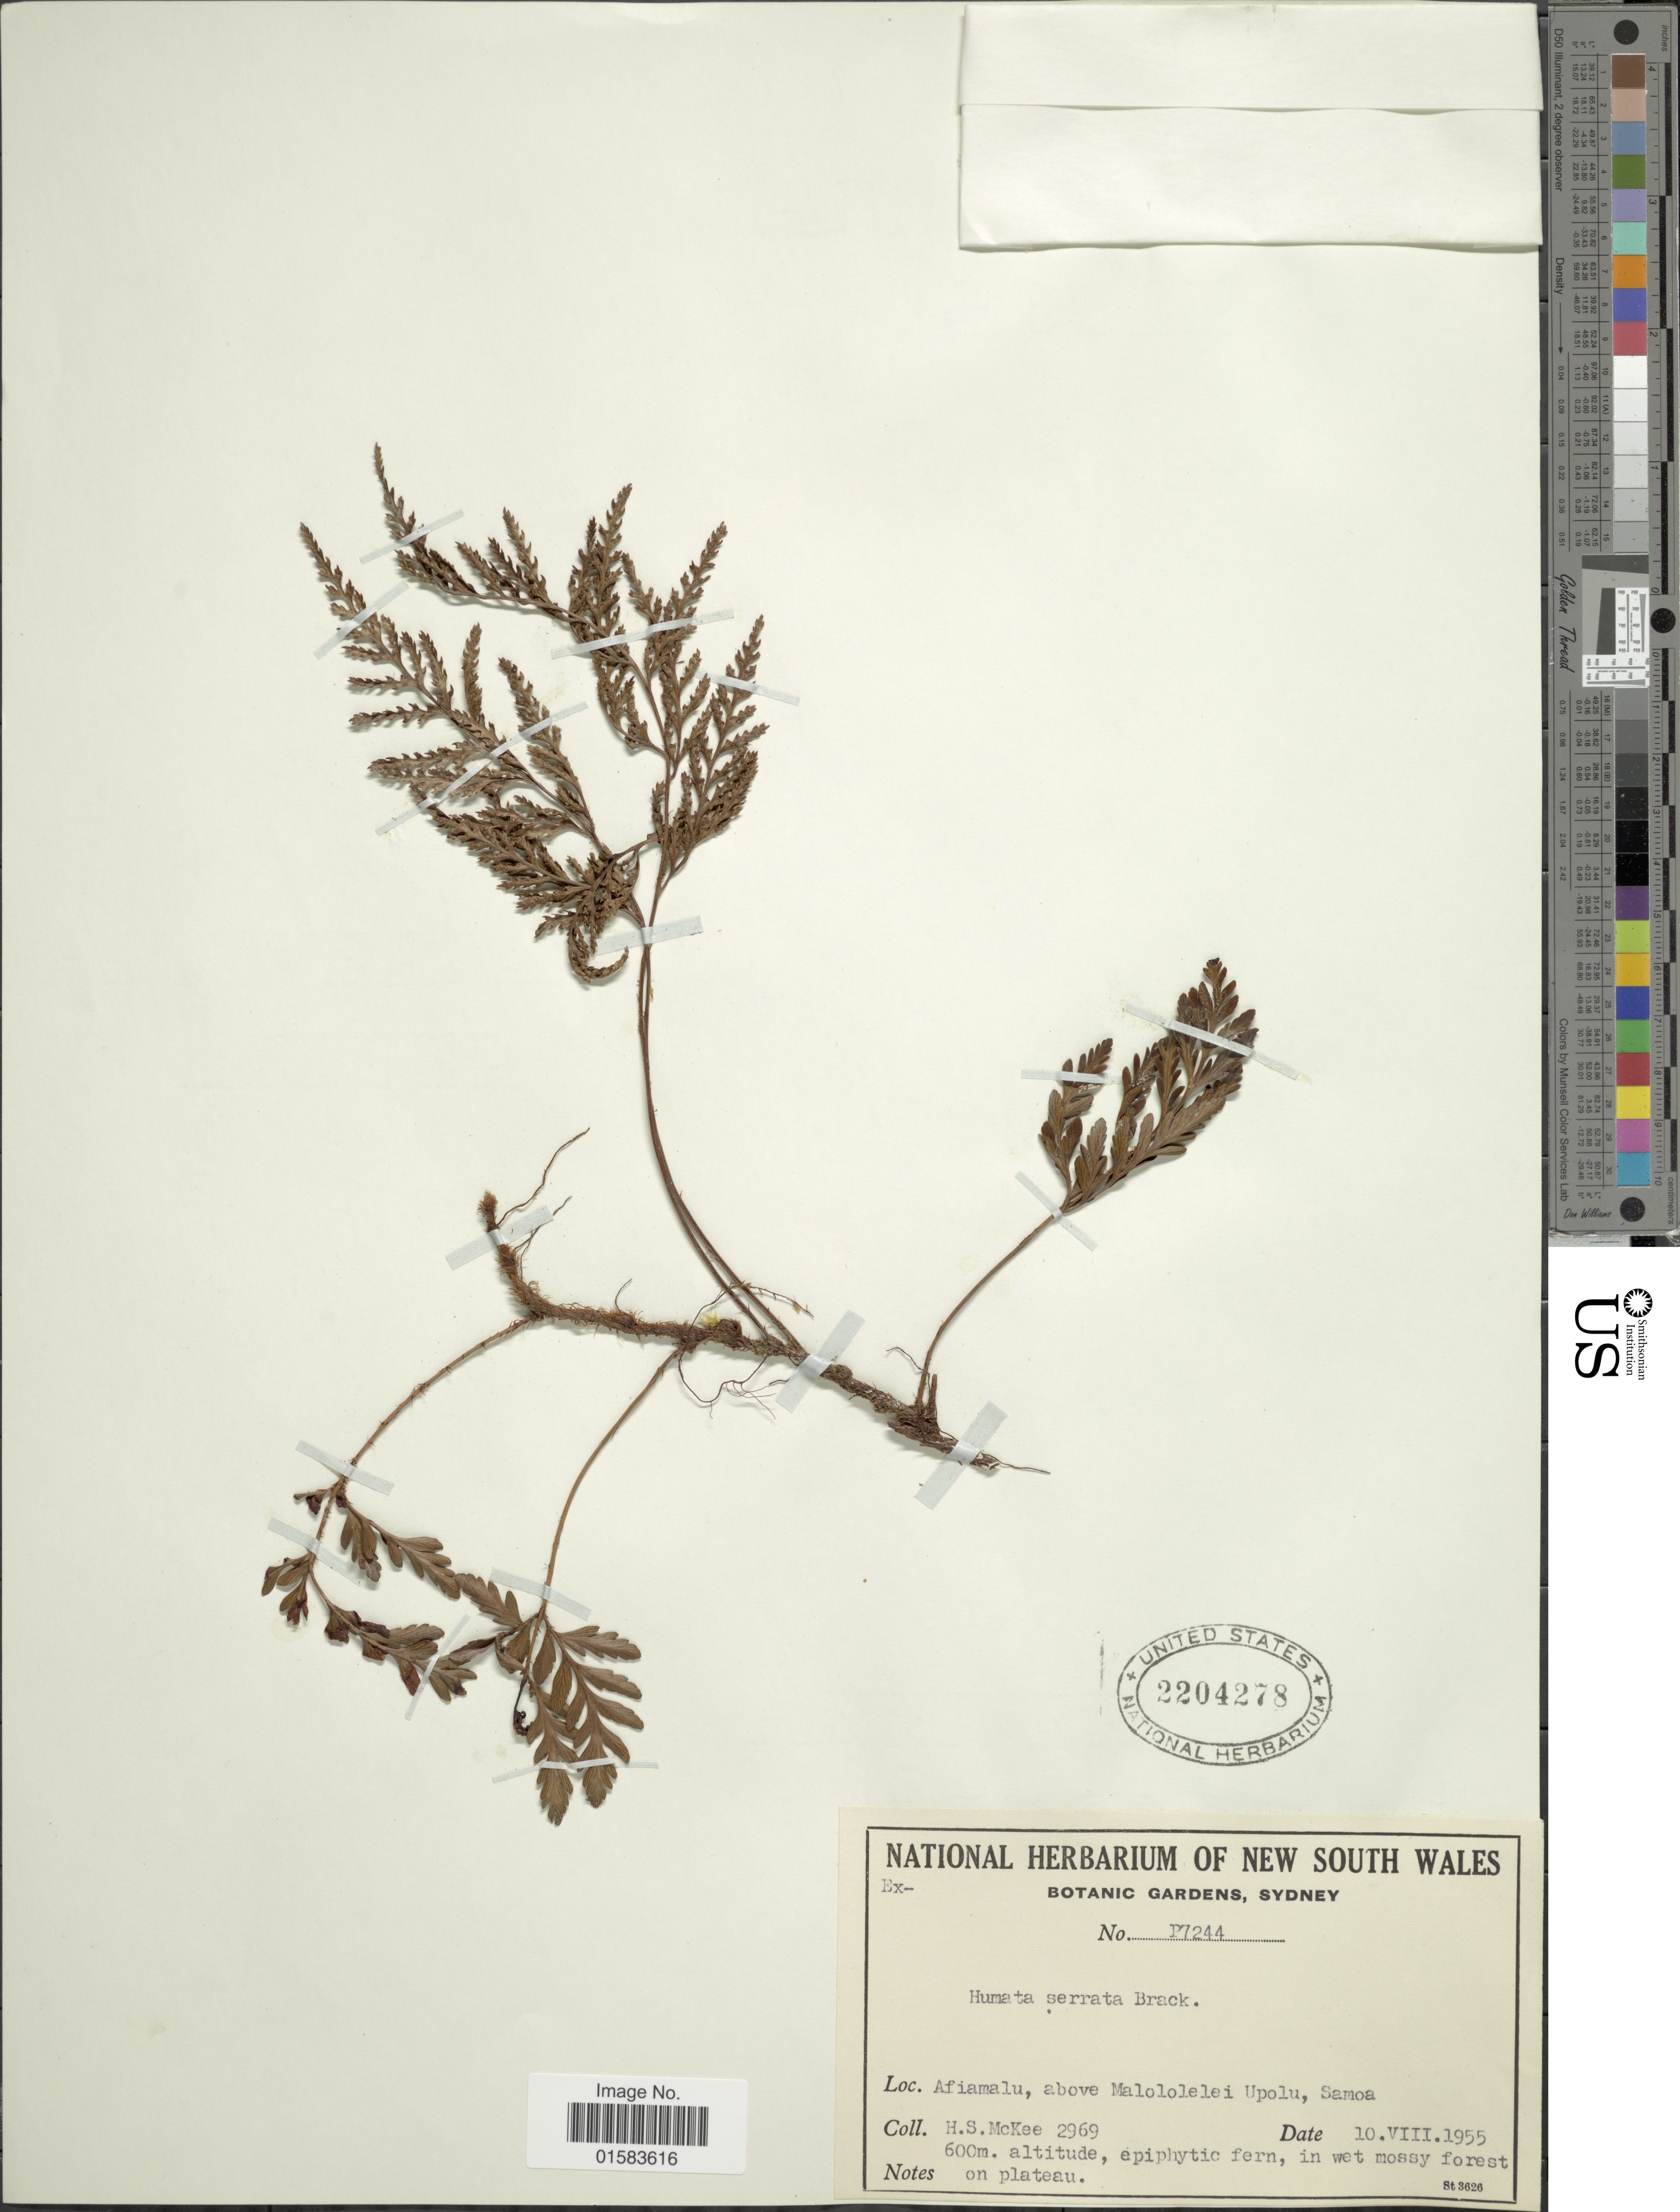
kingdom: Plantae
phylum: Tracheophyta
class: Polypodiopsida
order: Polypodiales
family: Davalliaceae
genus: Davallia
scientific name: Davallia repens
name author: (L. f.) Kuhn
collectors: H. S. McKee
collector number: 2969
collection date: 1955-08-10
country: Samoa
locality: Afiamalu, abovr Malololelei Upolu, Samoa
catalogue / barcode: US 2204278